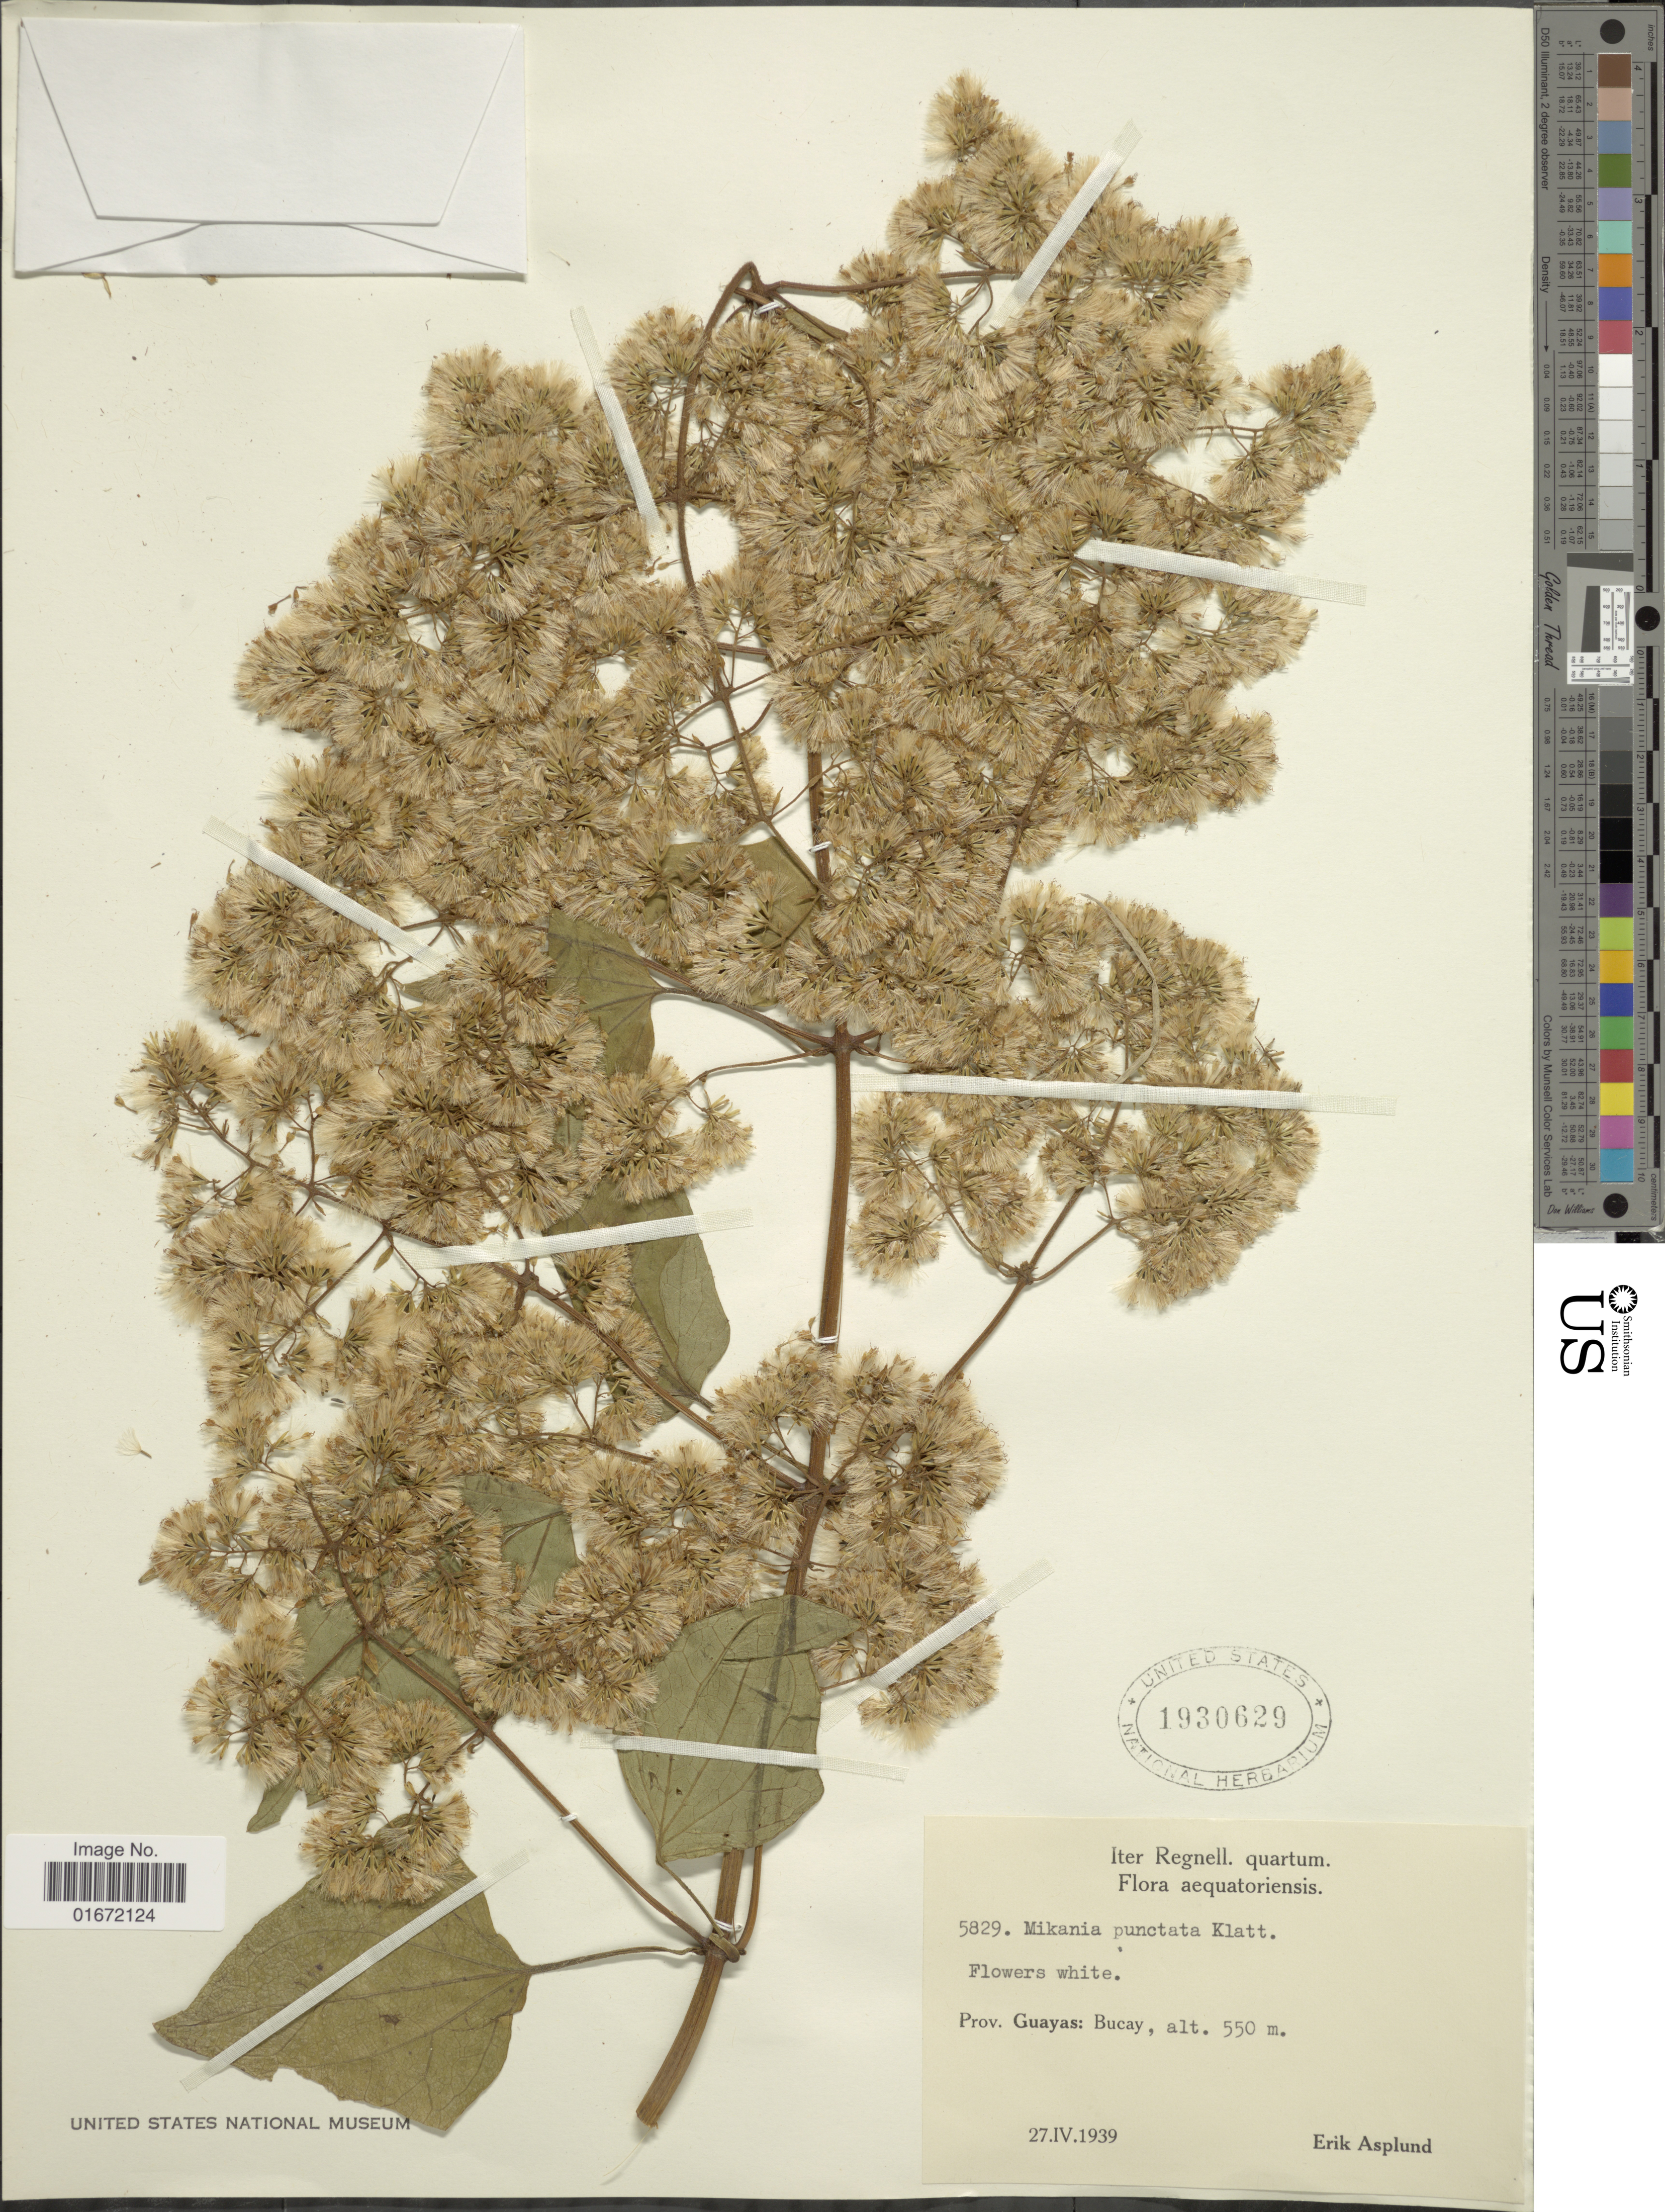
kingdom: Plantae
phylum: Tracheophyta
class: Magnoliopsida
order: Asterales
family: Asteraceae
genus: Mikania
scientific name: Mikania vitifolia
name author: DC.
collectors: E. Asplund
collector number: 5829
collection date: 1939-04-27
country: Ecuador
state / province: Guayas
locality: Prov. Guayas: Bucay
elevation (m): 550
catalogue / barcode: US 1930629